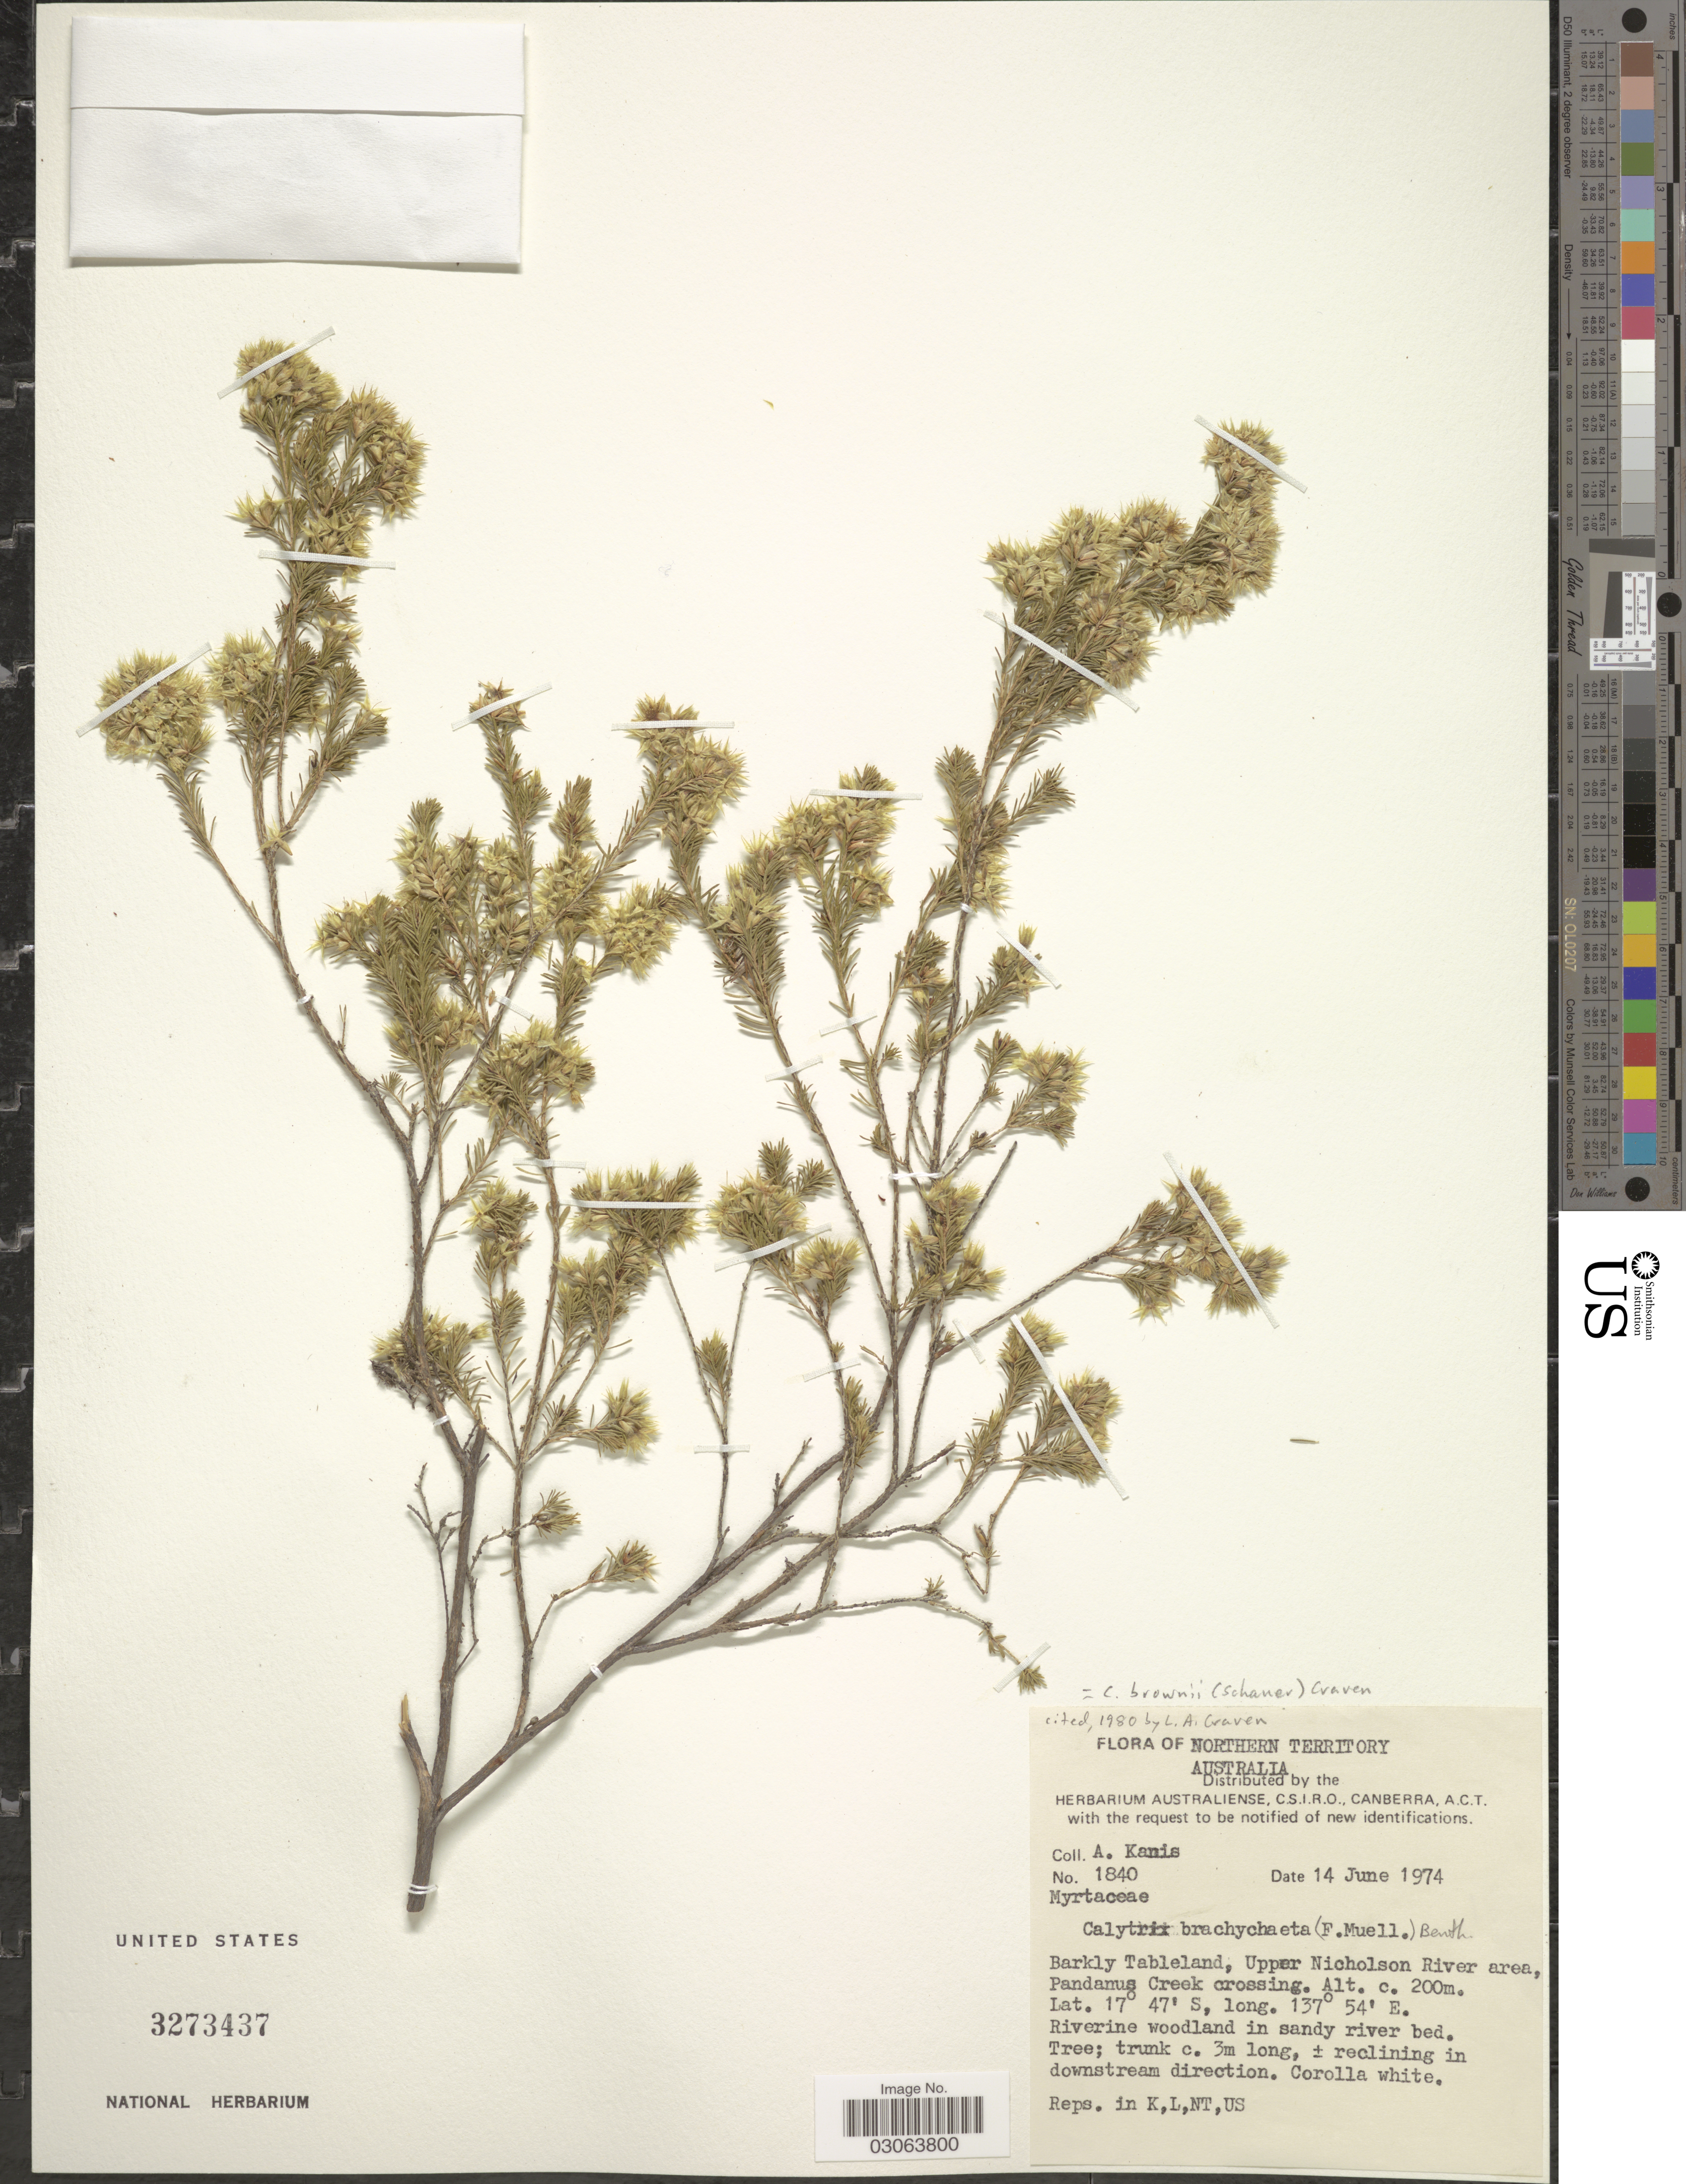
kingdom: Plantae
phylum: Tracheophyta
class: Magnoliopsida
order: Myrtales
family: Myrtaceae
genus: Calytrix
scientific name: Calytrix brownii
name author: (Schauer) Craven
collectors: A. Kanis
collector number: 1840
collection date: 1974-06-14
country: Australia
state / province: Northern Territory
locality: Barkly Tableland, Upper Nicholson River area, Pandanus Creek crossing.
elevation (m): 200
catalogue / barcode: US 3273437